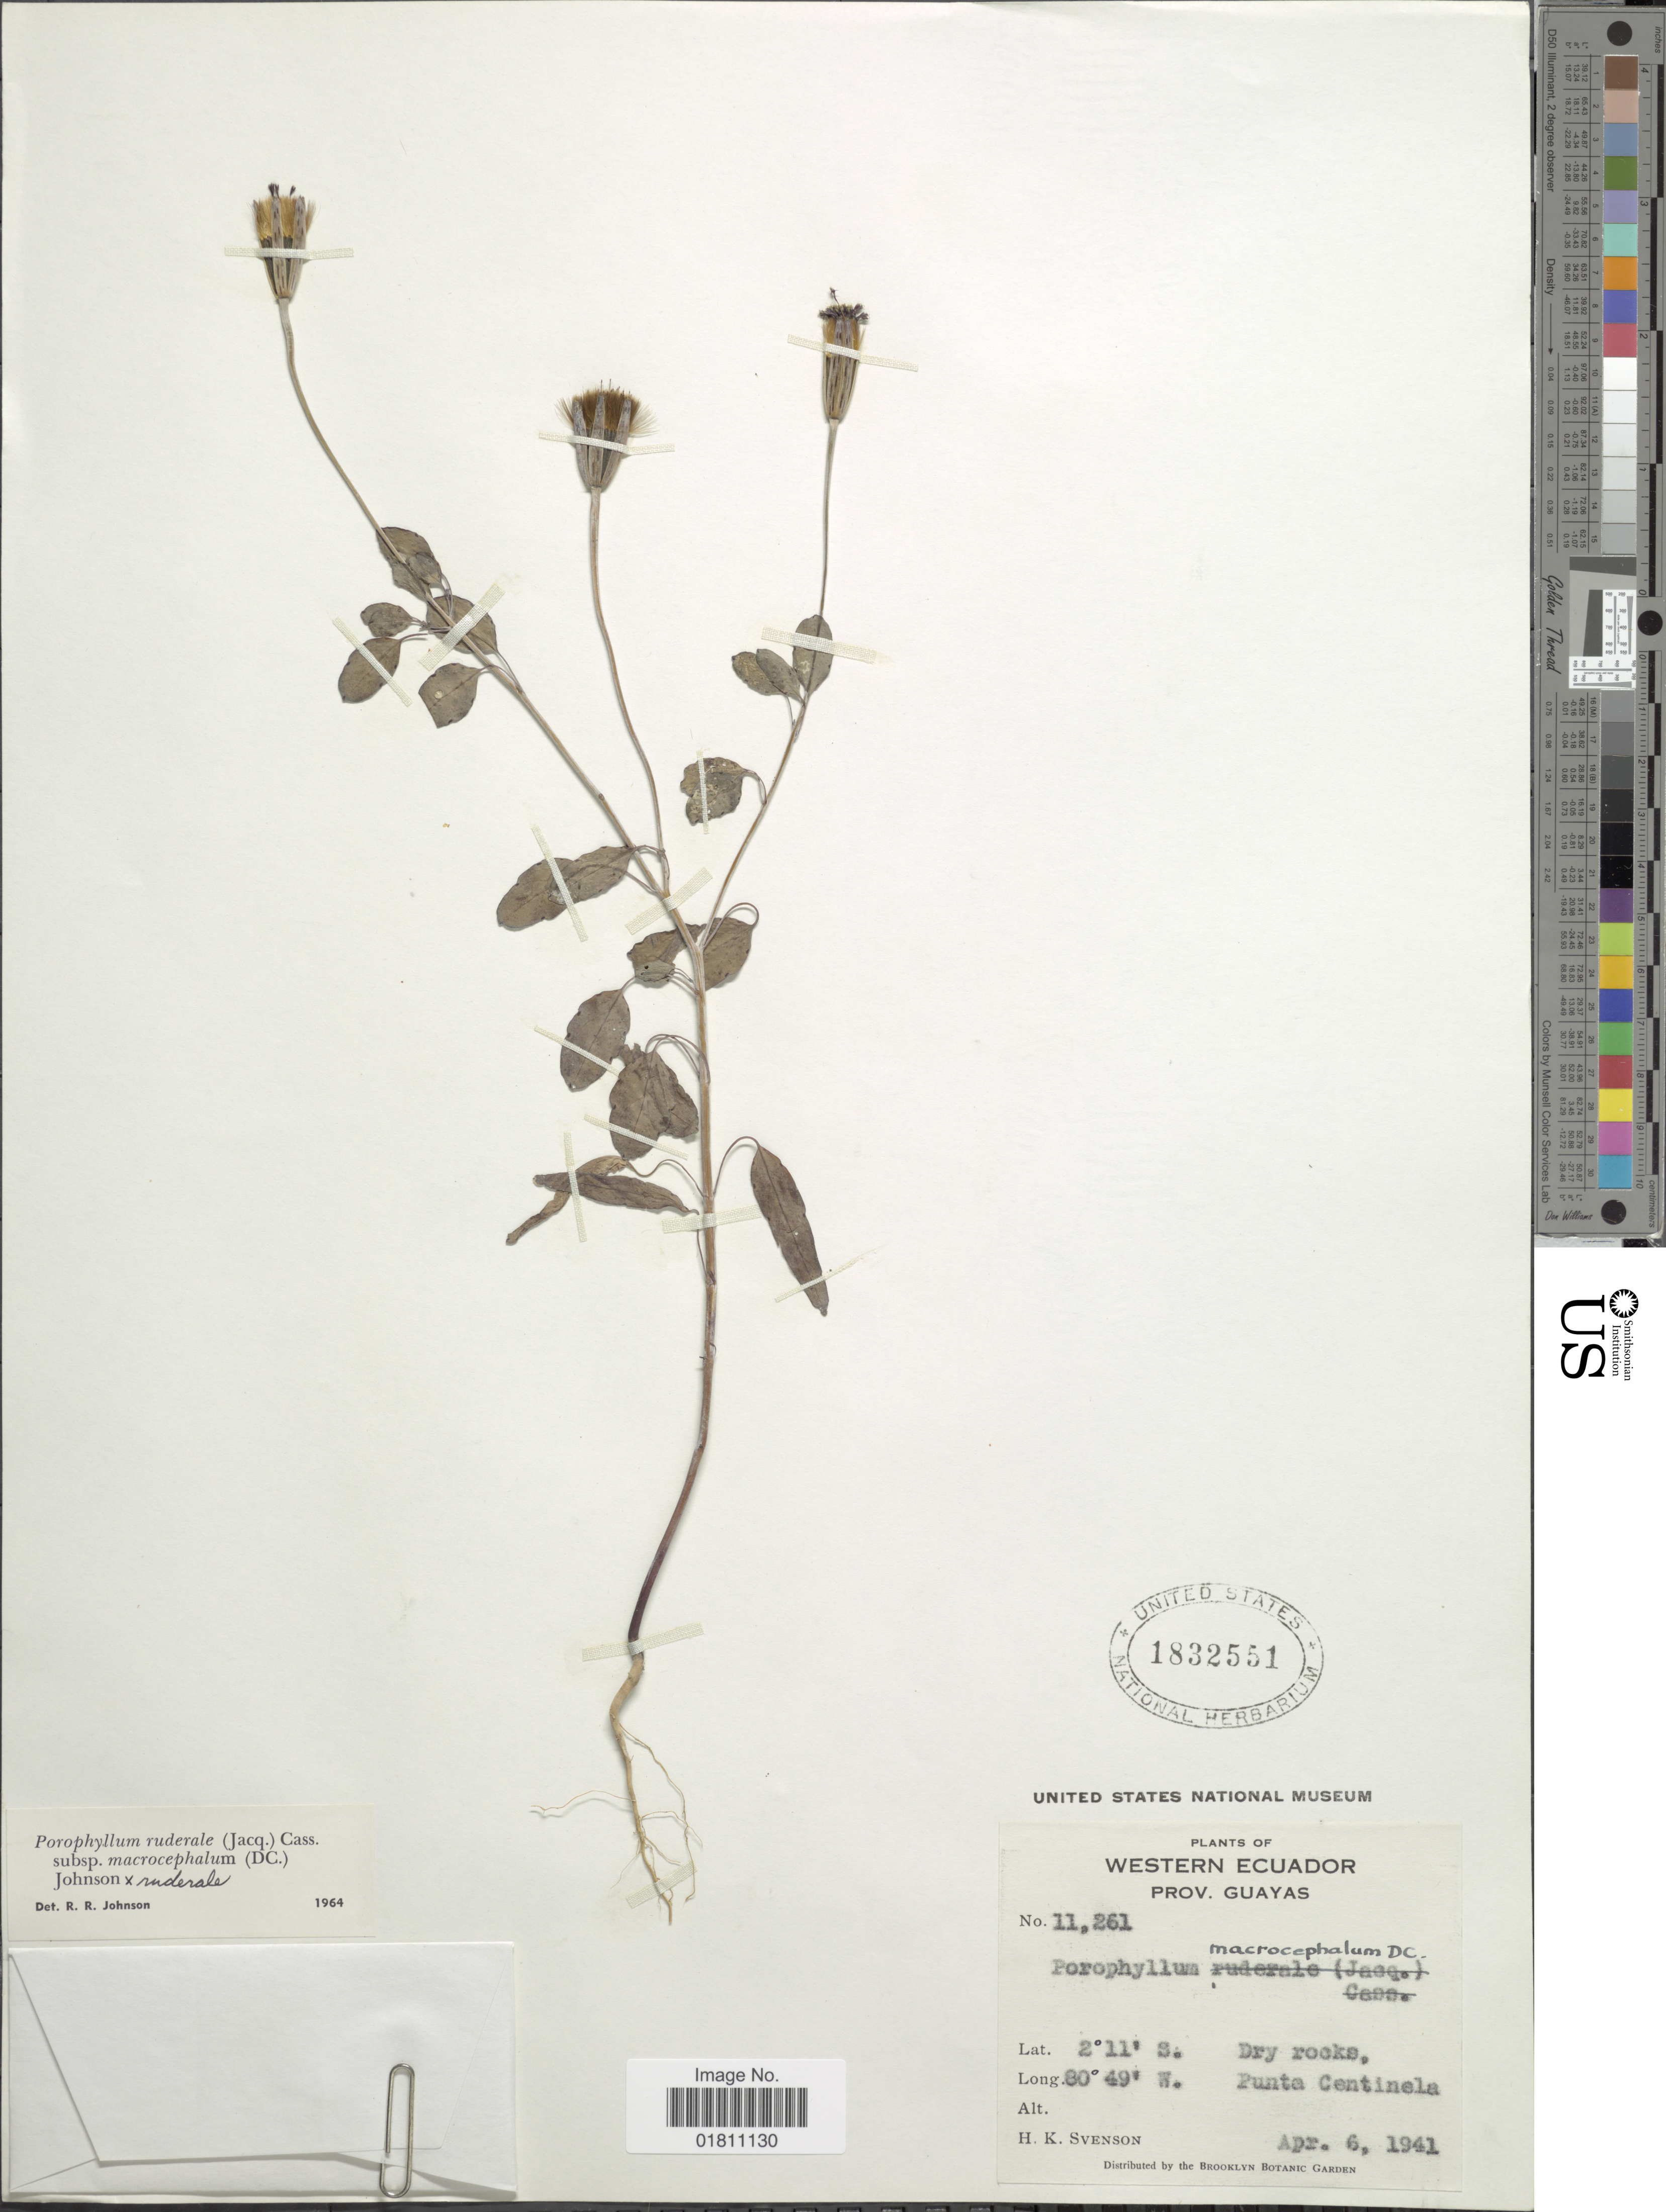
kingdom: Plantae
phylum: Tracheophyta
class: Magnoliopsida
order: Asterales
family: Asteraceae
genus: Porophyllum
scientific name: Porophyllum ruderale subsp. ruderale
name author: (Jacq.) Cass.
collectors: H. K. Svenson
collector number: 11261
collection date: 1941-04-06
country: Ecuador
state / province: Guayas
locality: Western Ecuador, Dry rocks,Punta Centinela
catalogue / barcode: US 1832551